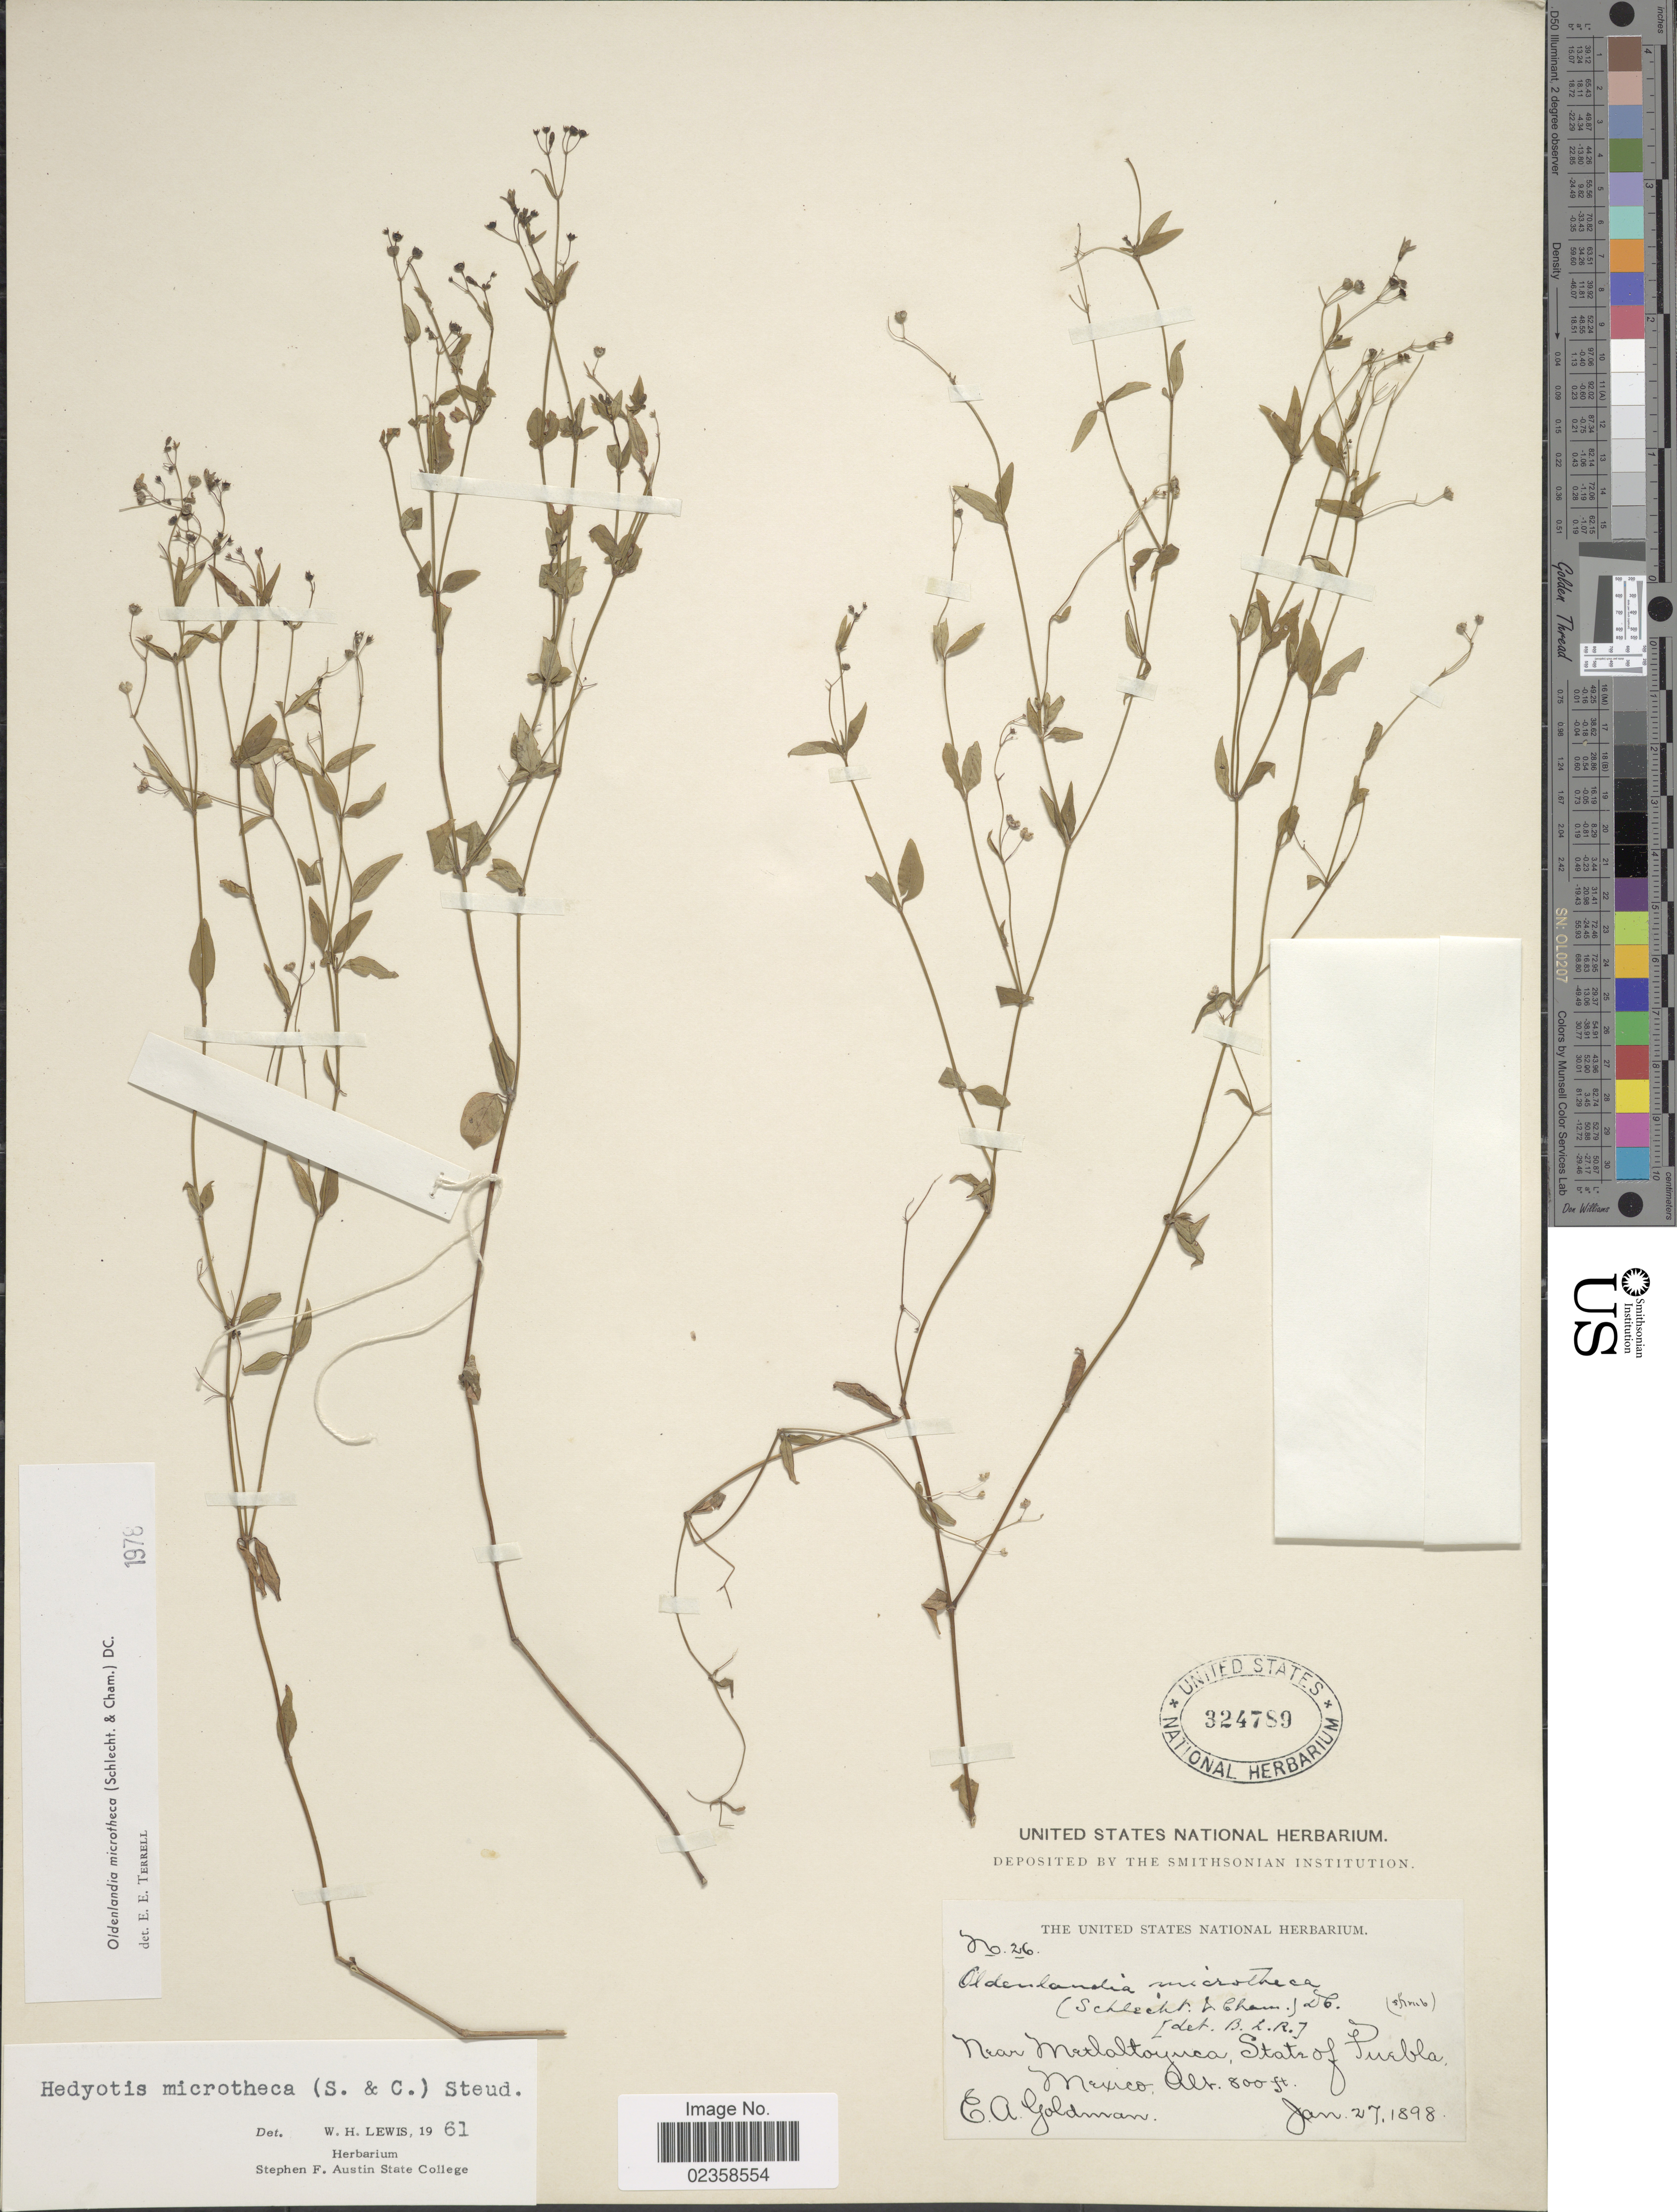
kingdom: Plantae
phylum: Tracheophyta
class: Magnoliopsida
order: Gentianales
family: Rubiaceae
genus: Oldenlandia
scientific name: Oldenlandia microtheca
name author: (Cham. & Schltdl.) DC.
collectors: E. A. Goldman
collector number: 26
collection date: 1898-01-27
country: Mexico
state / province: Puebla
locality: Near Metlaltoyuca, State of Puebla, Mexico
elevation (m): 244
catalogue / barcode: US 324789